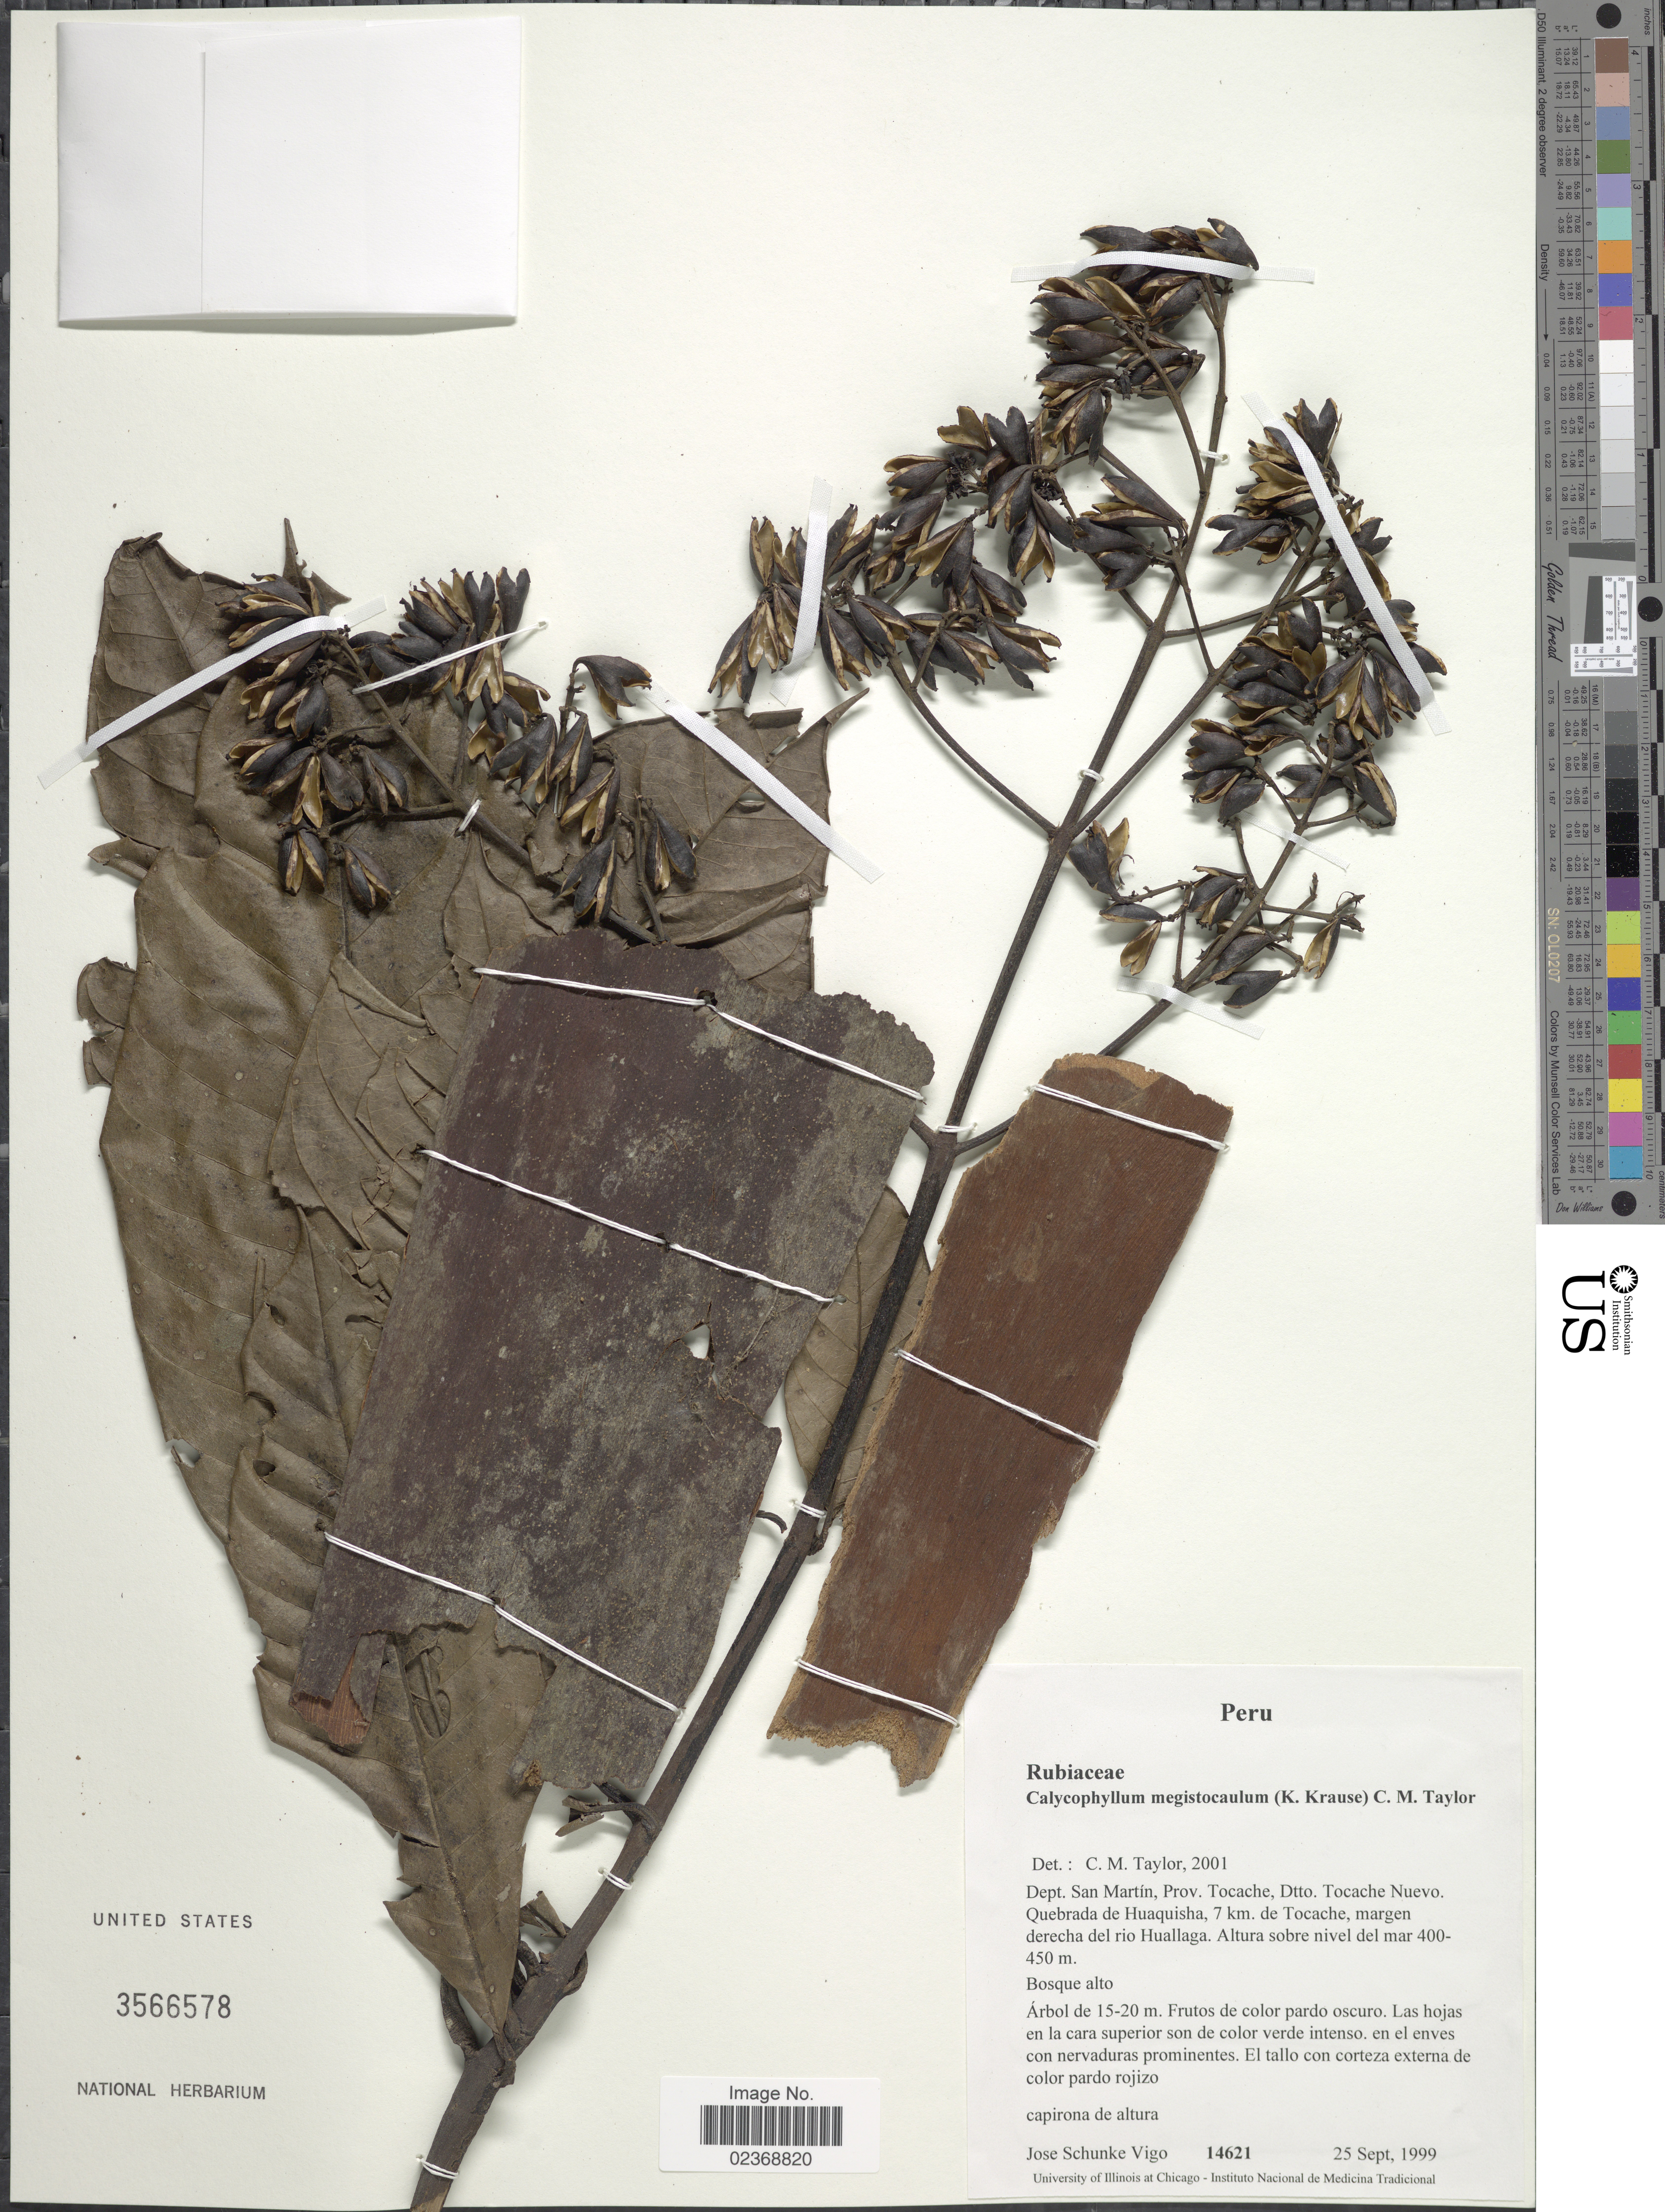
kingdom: Plantae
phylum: Tracheophyta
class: Magnoliopsida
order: Gentianales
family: Rubiaceae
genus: Calycophyllum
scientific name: Calycophyllum megistocaulum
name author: (K. Krause) C.M. Taylor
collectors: J. Schunke Vigo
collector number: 14621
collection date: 1999-09-25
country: Peru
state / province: San Martín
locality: Prov. Tocache, Dtto. Tocache Nuevo. Quebrada de Huaquisha, 7 km. de Tocache,margen derecha del rio Huallaga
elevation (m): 400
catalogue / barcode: US 3566578